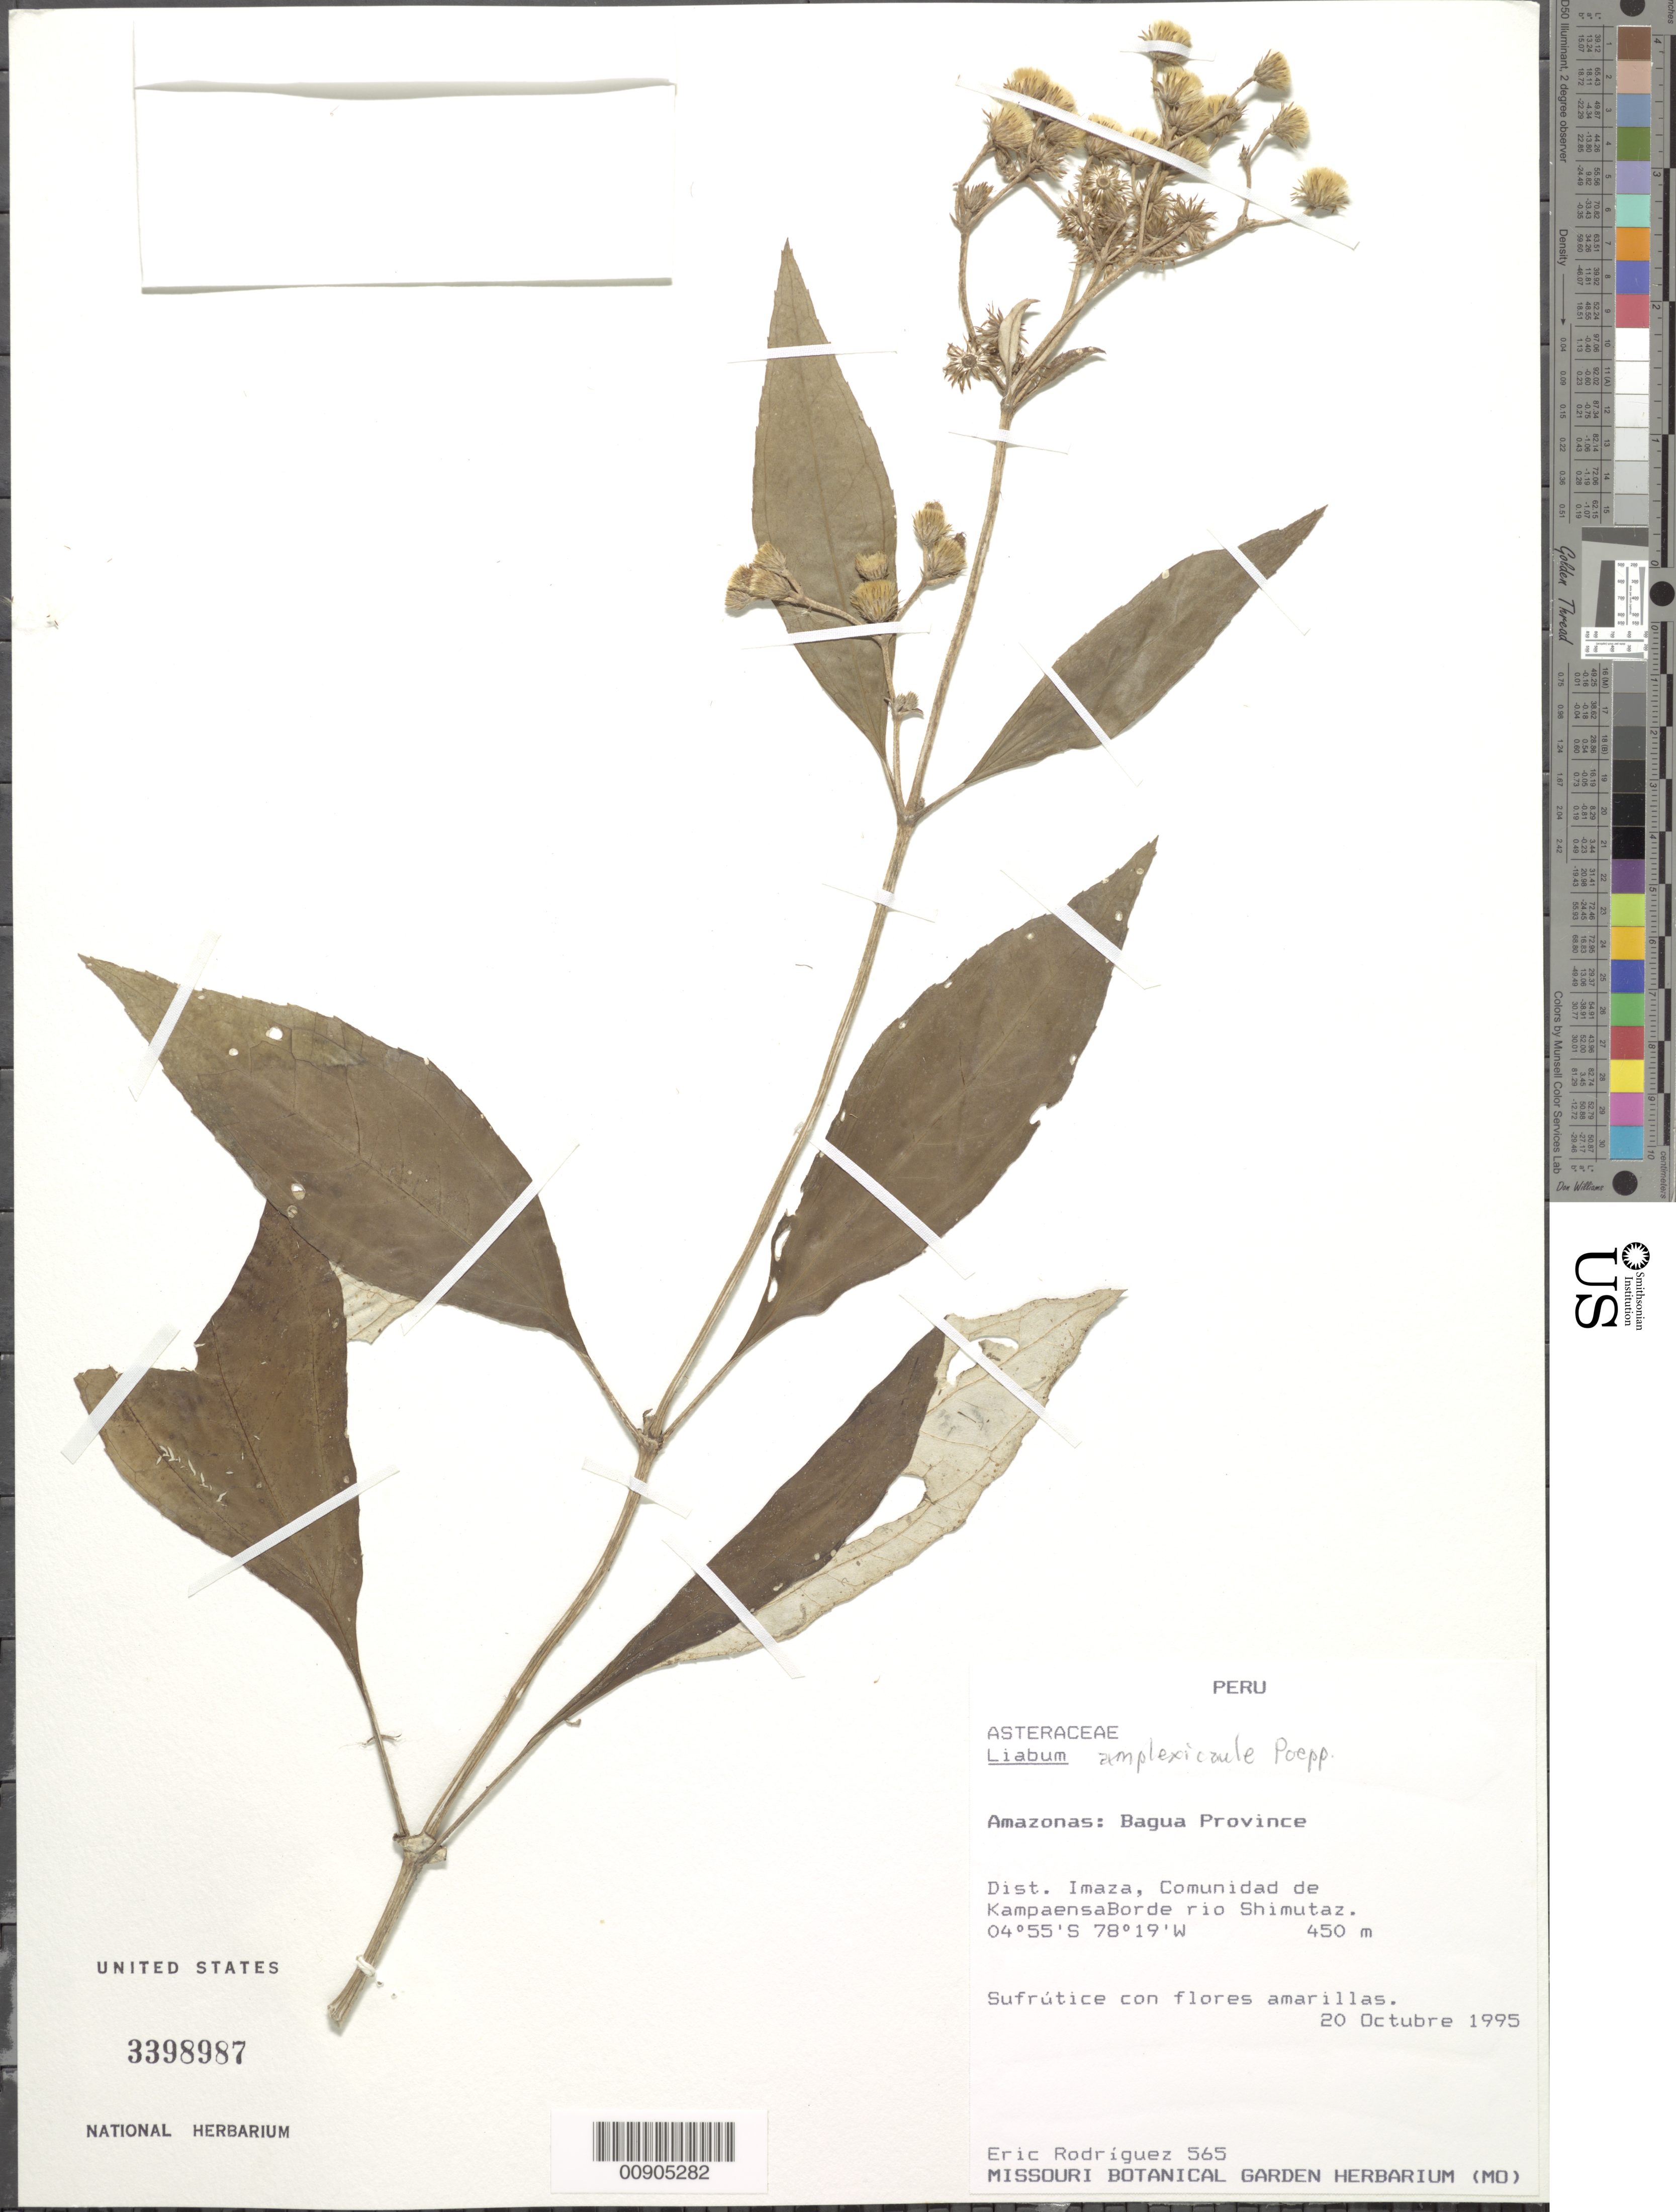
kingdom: Plantae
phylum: Tracheophyta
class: Magnoliopsida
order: Asterales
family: Asteraceae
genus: Liabum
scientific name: Liabum amplexicaule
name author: Poepp. & Endl.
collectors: E. Rodriguez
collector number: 565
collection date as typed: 28 October 1995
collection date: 1995-10-28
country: Peru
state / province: Amazonas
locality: Bagua Prov., dist Imaza, Comunidad de Kampaensa, borde Río Shimutaz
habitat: Borde río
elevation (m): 450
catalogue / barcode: US 3398987